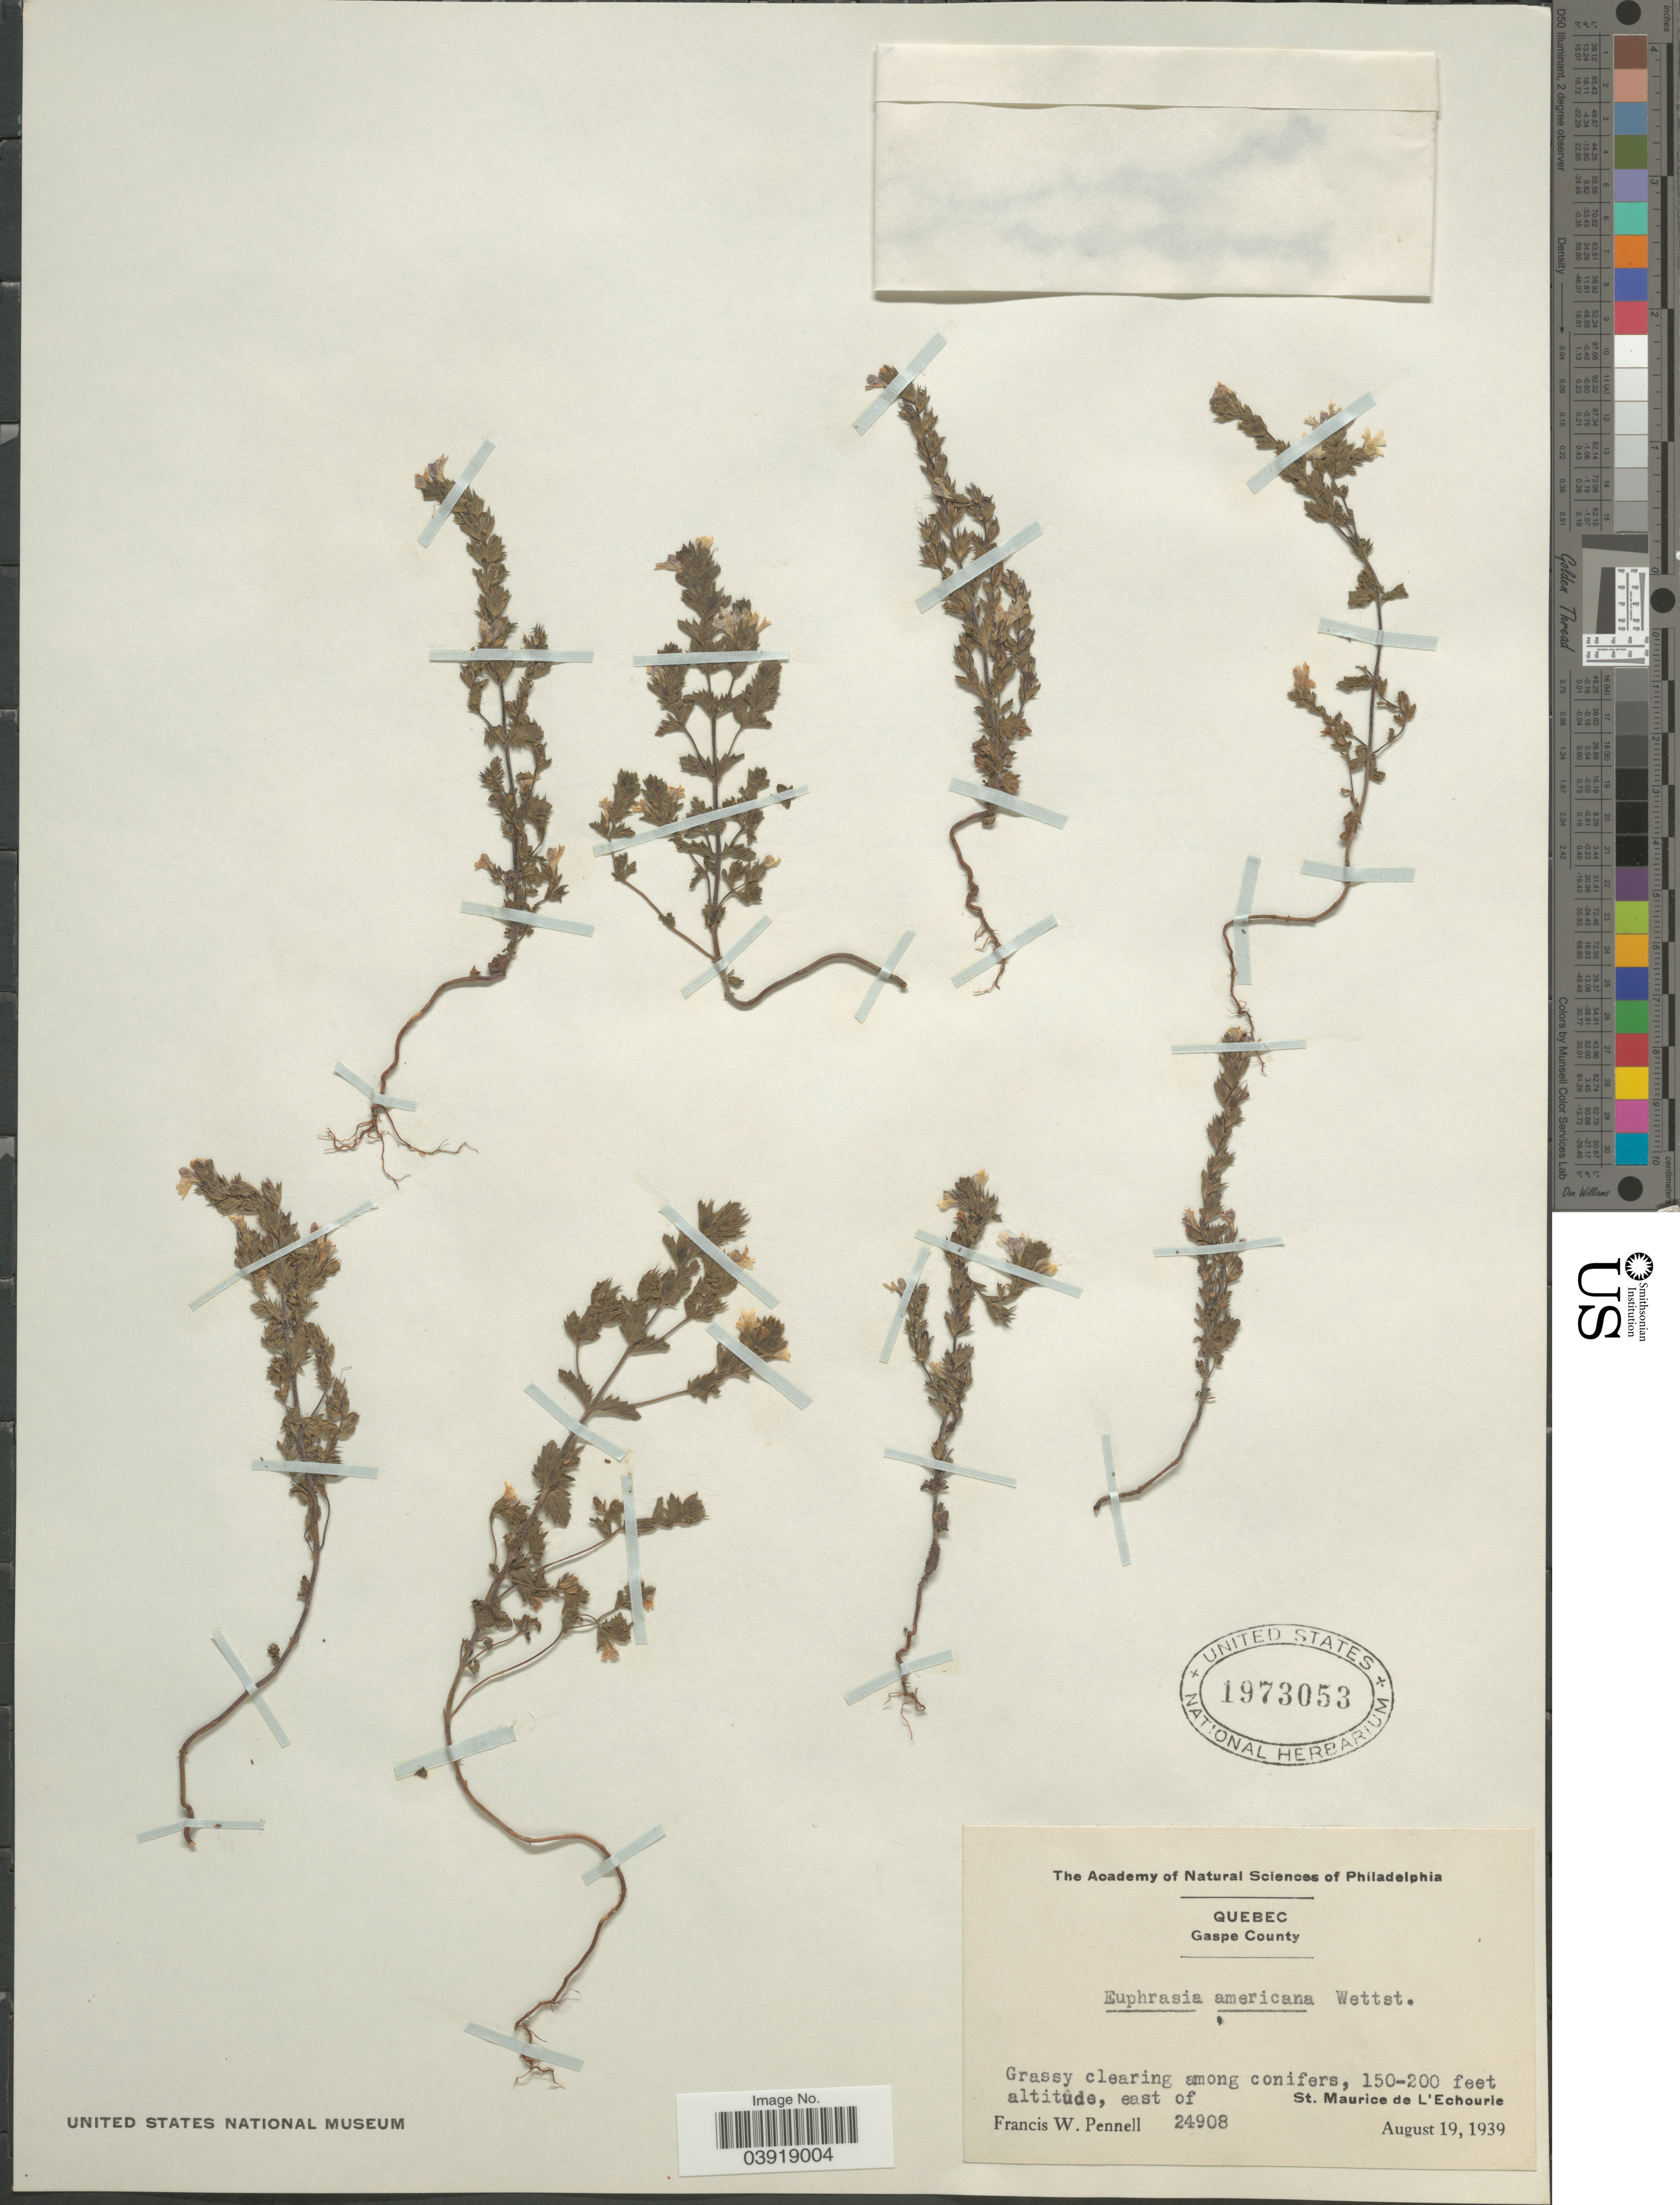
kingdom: Plantae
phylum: Tracheophyta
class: Magnoliopsida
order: Lamiales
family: Orobanchaceae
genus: Euphrasia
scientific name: Euphrasia americana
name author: Wettst.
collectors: F. W. Pennell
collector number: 24908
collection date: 1939-08-19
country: Canada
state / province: Quebec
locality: Gaspe County. East of St. Maurice de L'Echourie.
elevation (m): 46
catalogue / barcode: US 1973053